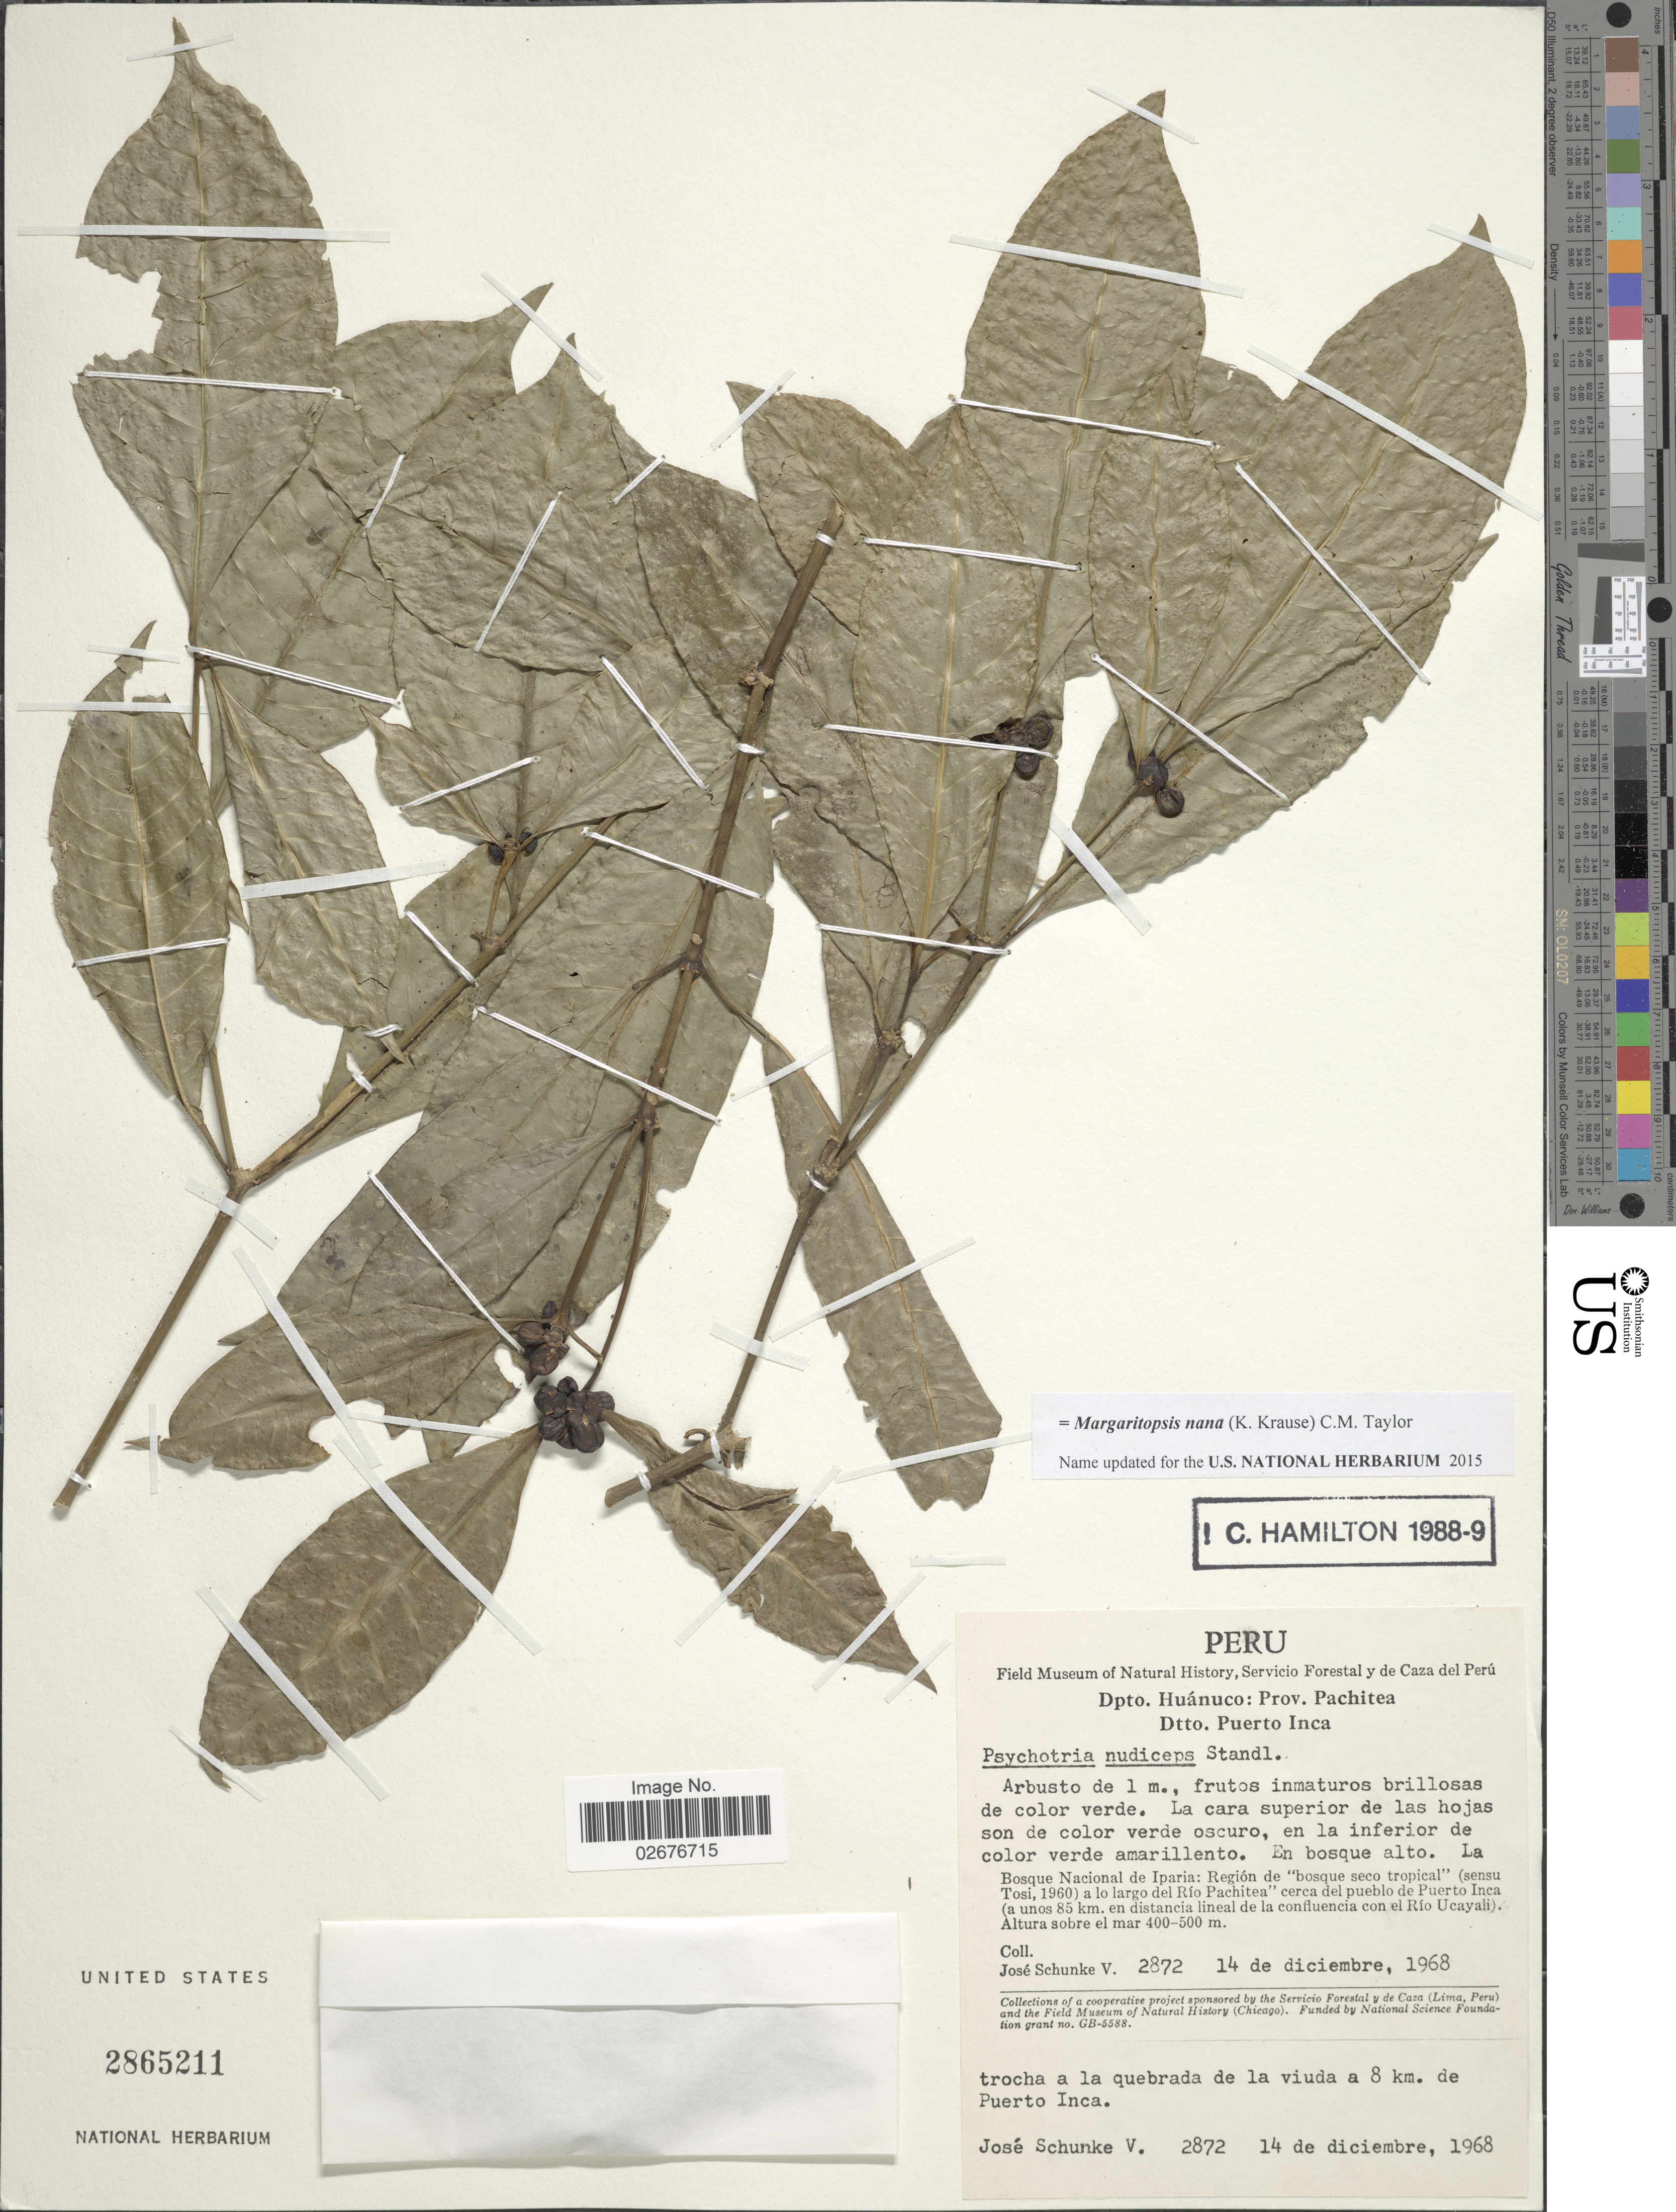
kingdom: Plantae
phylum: Tracheophyta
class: Magnoliopsida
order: Gentianales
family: Rubiaceae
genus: Margaritopsis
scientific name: Margaritopsis nana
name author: (K. Krause) C.M. Taylor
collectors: J. Schunke Vigo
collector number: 2872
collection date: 1968-12-14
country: Peru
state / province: Huánuco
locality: Prov. Pachitea, Dtto. Puerto Inca, la cara superios de las hojas son de color verde oscuro, en la inferior de color verde amarillento, En bosque alto, La trocha a la quebrada de la viuda a 8 km. de Puerto Inca, Bosque Nacional de Iparia: Region de "bosque seco tropical" a lo largo del Rio Pachitea cerca del pueblo de Puerto Inca (a unos 85 km. en distancia lineal de la confluencia con el Rio Ucayali)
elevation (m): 400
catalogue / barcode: US 2865211